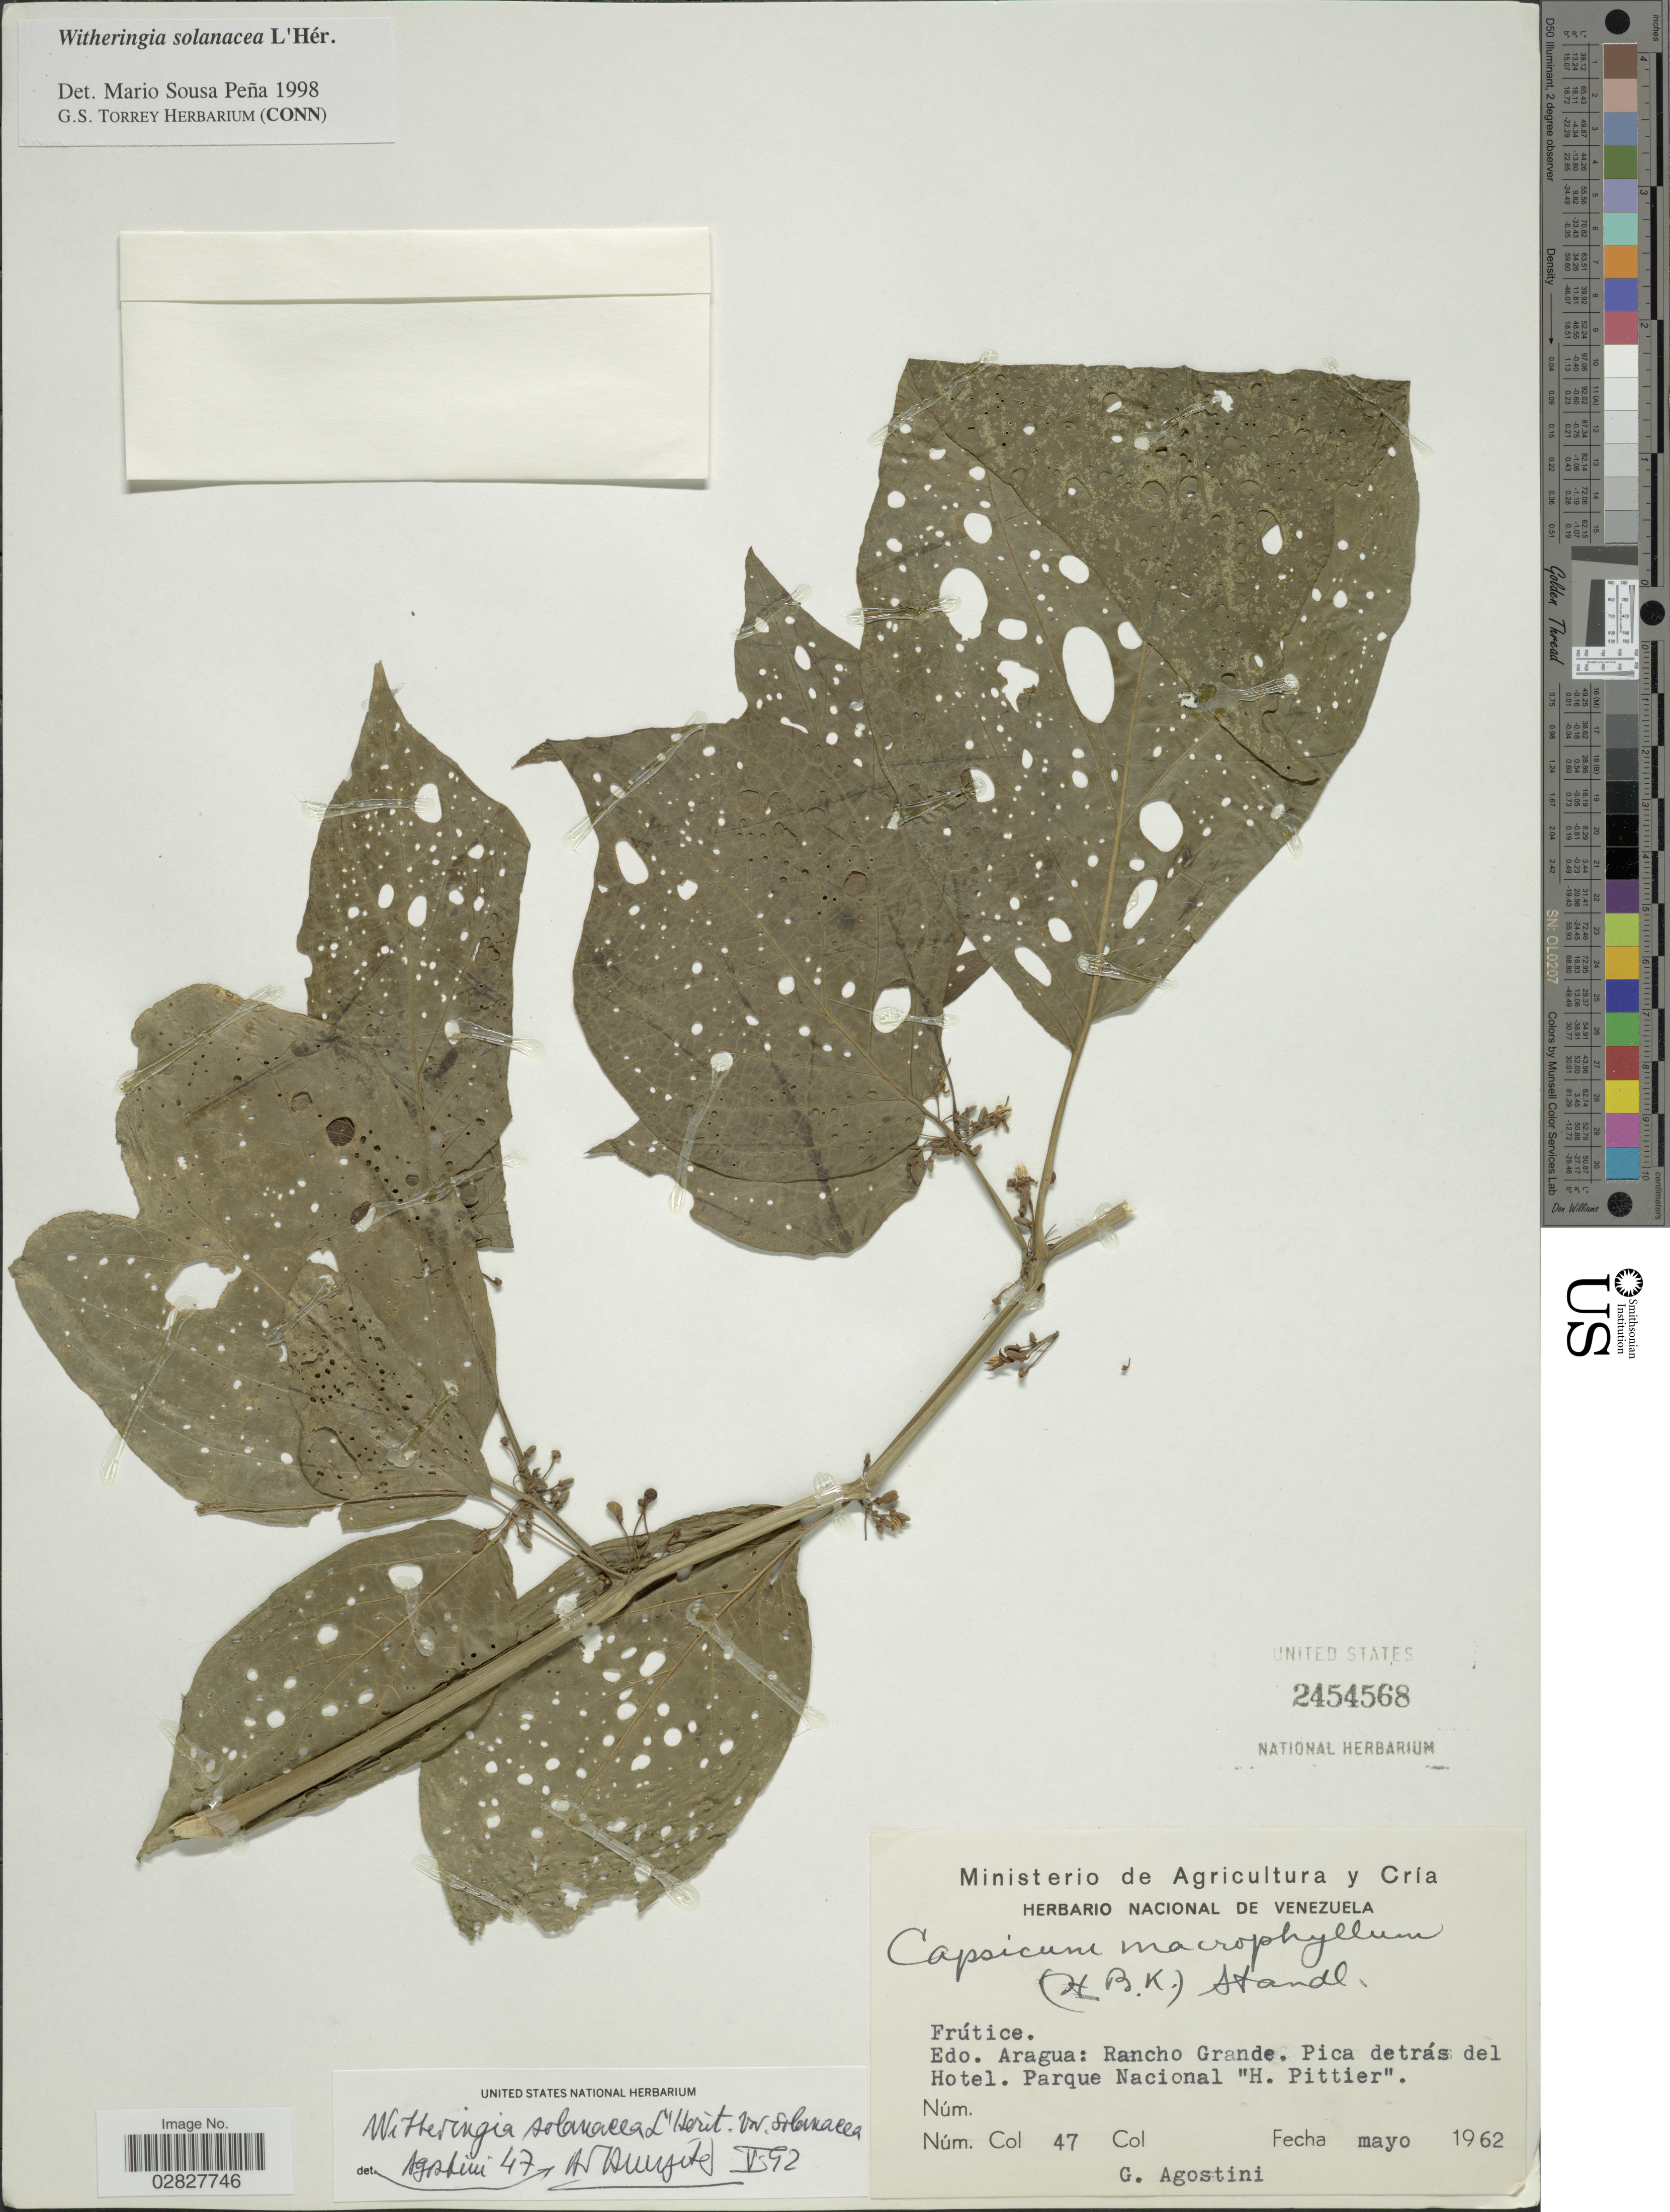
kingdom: Plantae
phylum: Tracheophyta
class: Magnoliopsida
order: Solanales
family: Solanaceae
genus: Witheringia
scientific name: Witheringia solanacea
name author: L'Hér.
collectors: G. Agostini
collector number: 47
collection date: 1962-05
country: Venezuela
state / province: Aragua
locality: Rancho Grande. Pica detrás del Hotel. Parque Nacional "H. Pittier".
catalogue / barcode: US 2454568